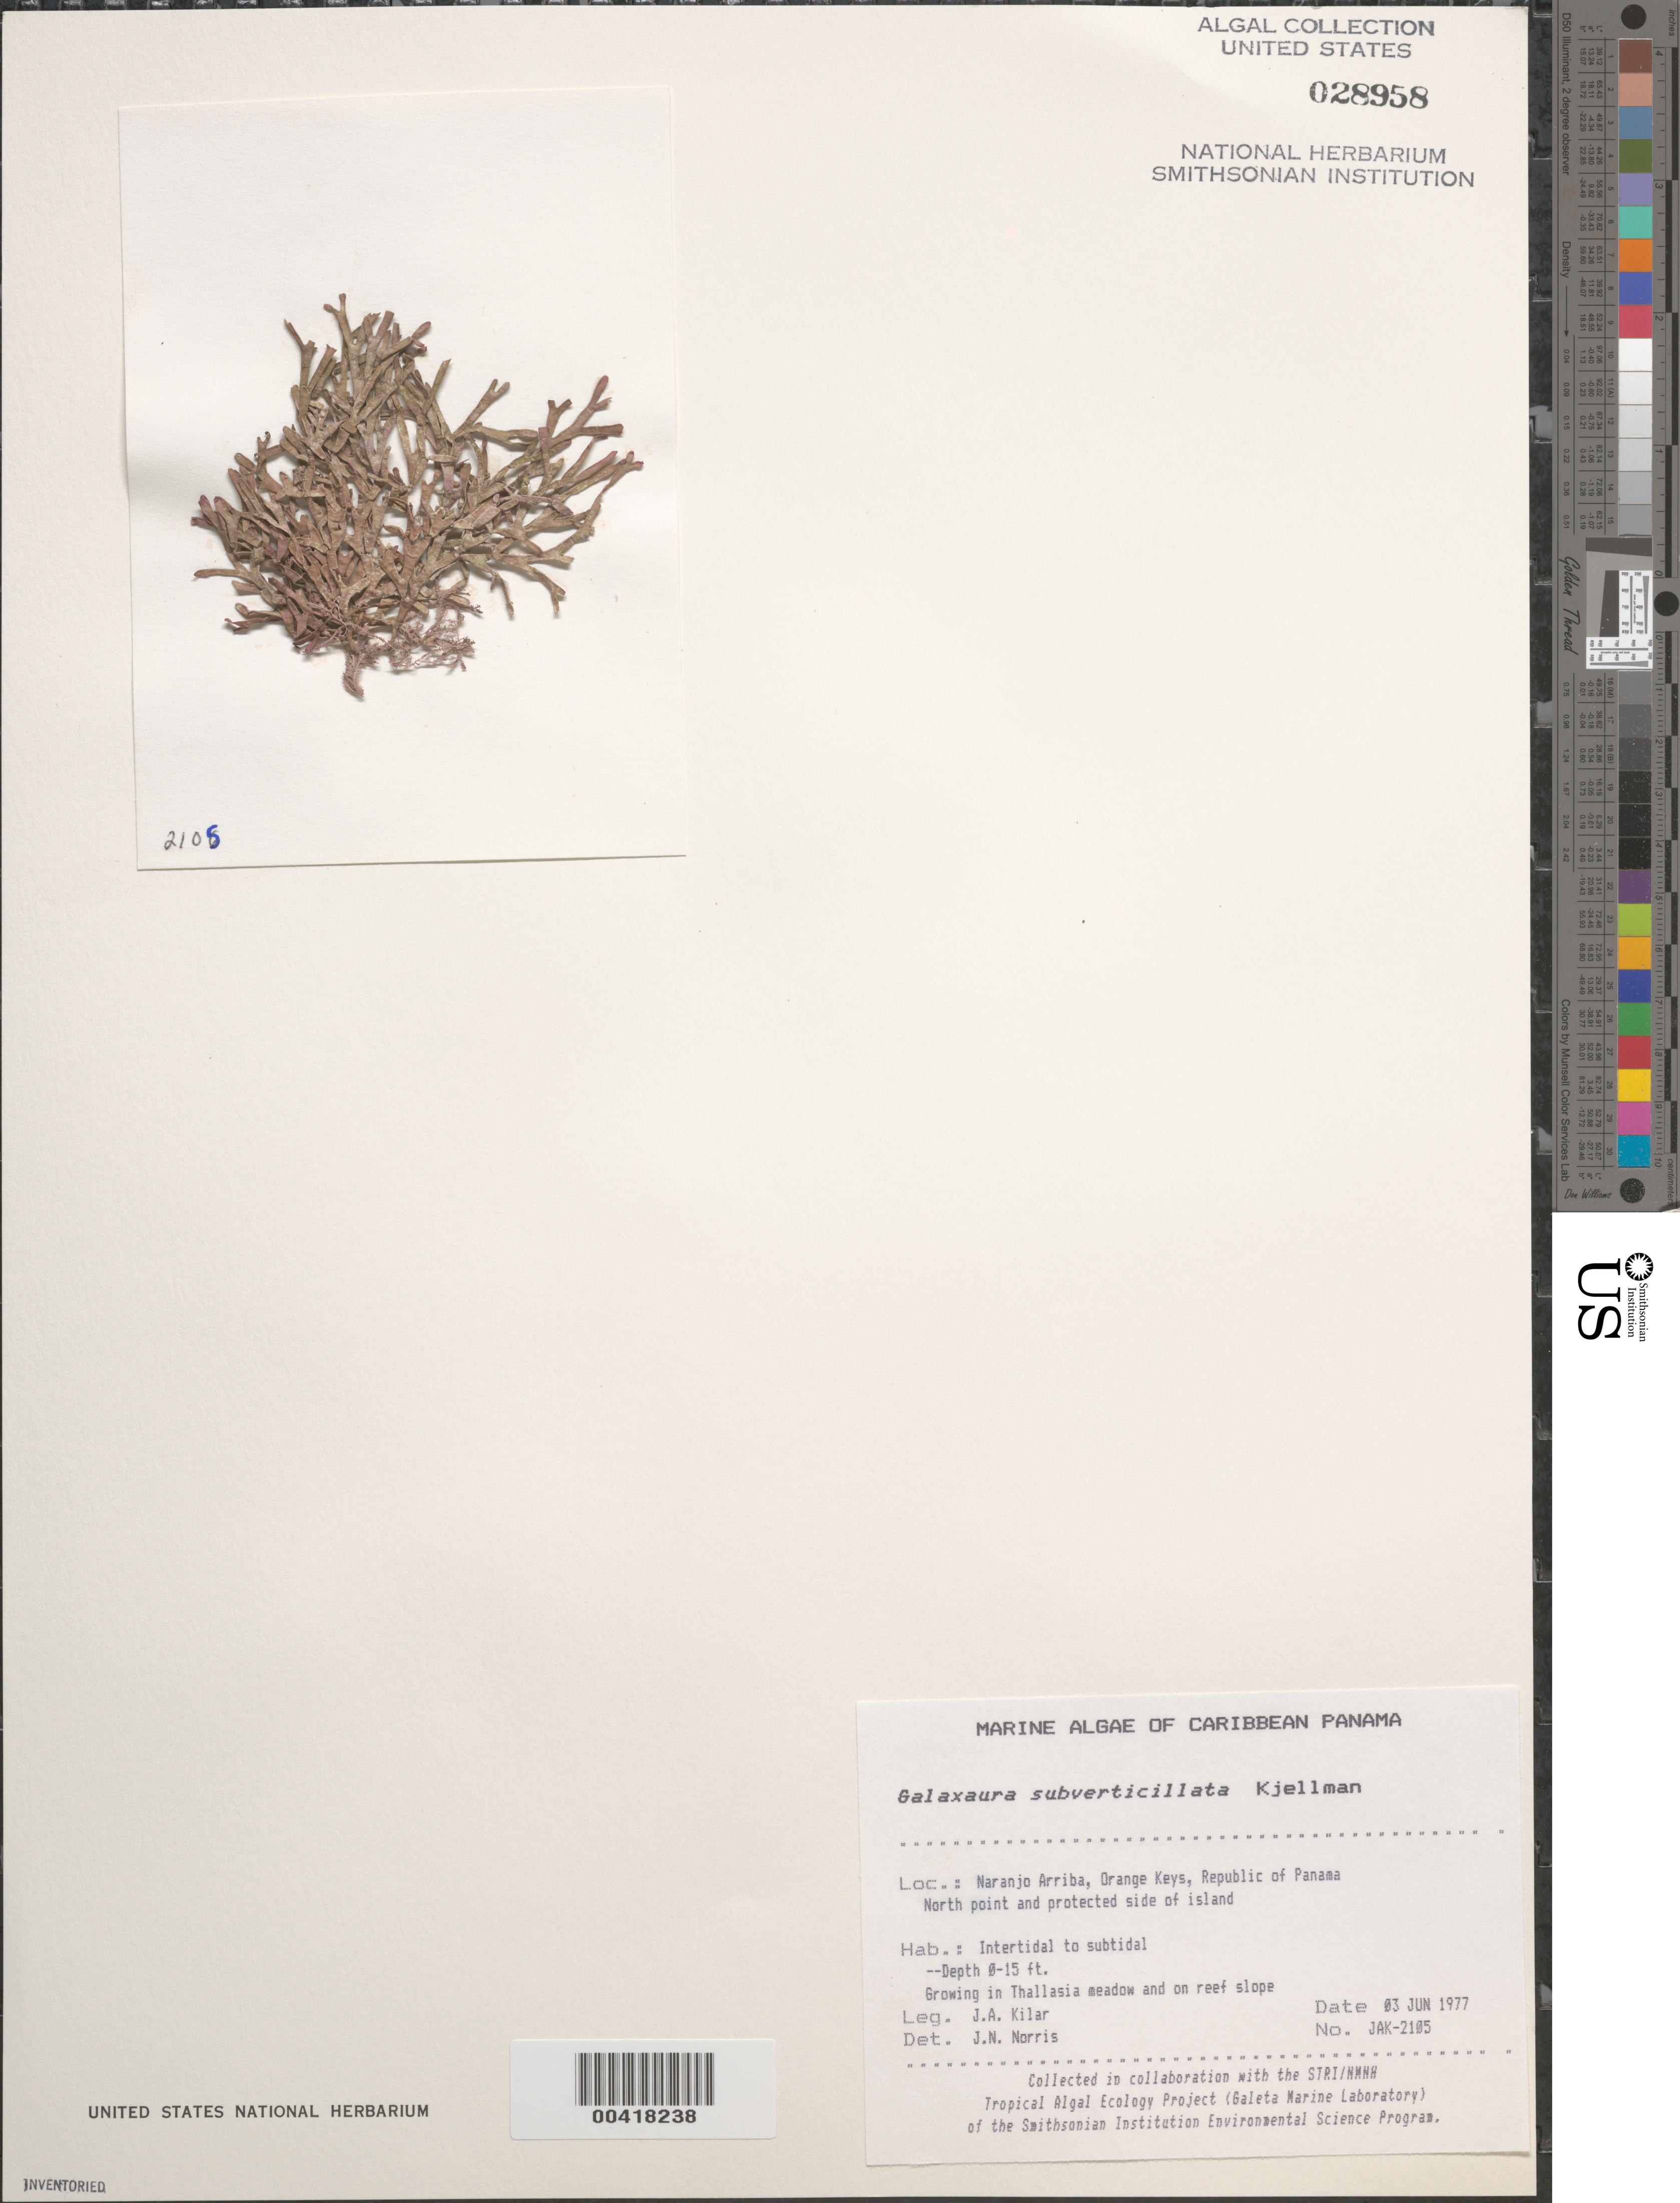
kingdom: Plantae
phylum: Rhodophyta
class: Florideophyceae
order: Nemaliales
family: Galaxauraceae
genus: Galaxaura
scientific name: Galaxaura rugosa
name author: (Ellis & Sol.) J.V.Lamouroux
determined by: Algae name updating Project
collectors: J. A. Kilar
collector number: JAK-2105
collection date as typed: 03 Jun 1977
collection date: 1977-06-03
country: Panama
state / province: Colón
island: Naranjo Arriba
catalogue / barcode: US 28958